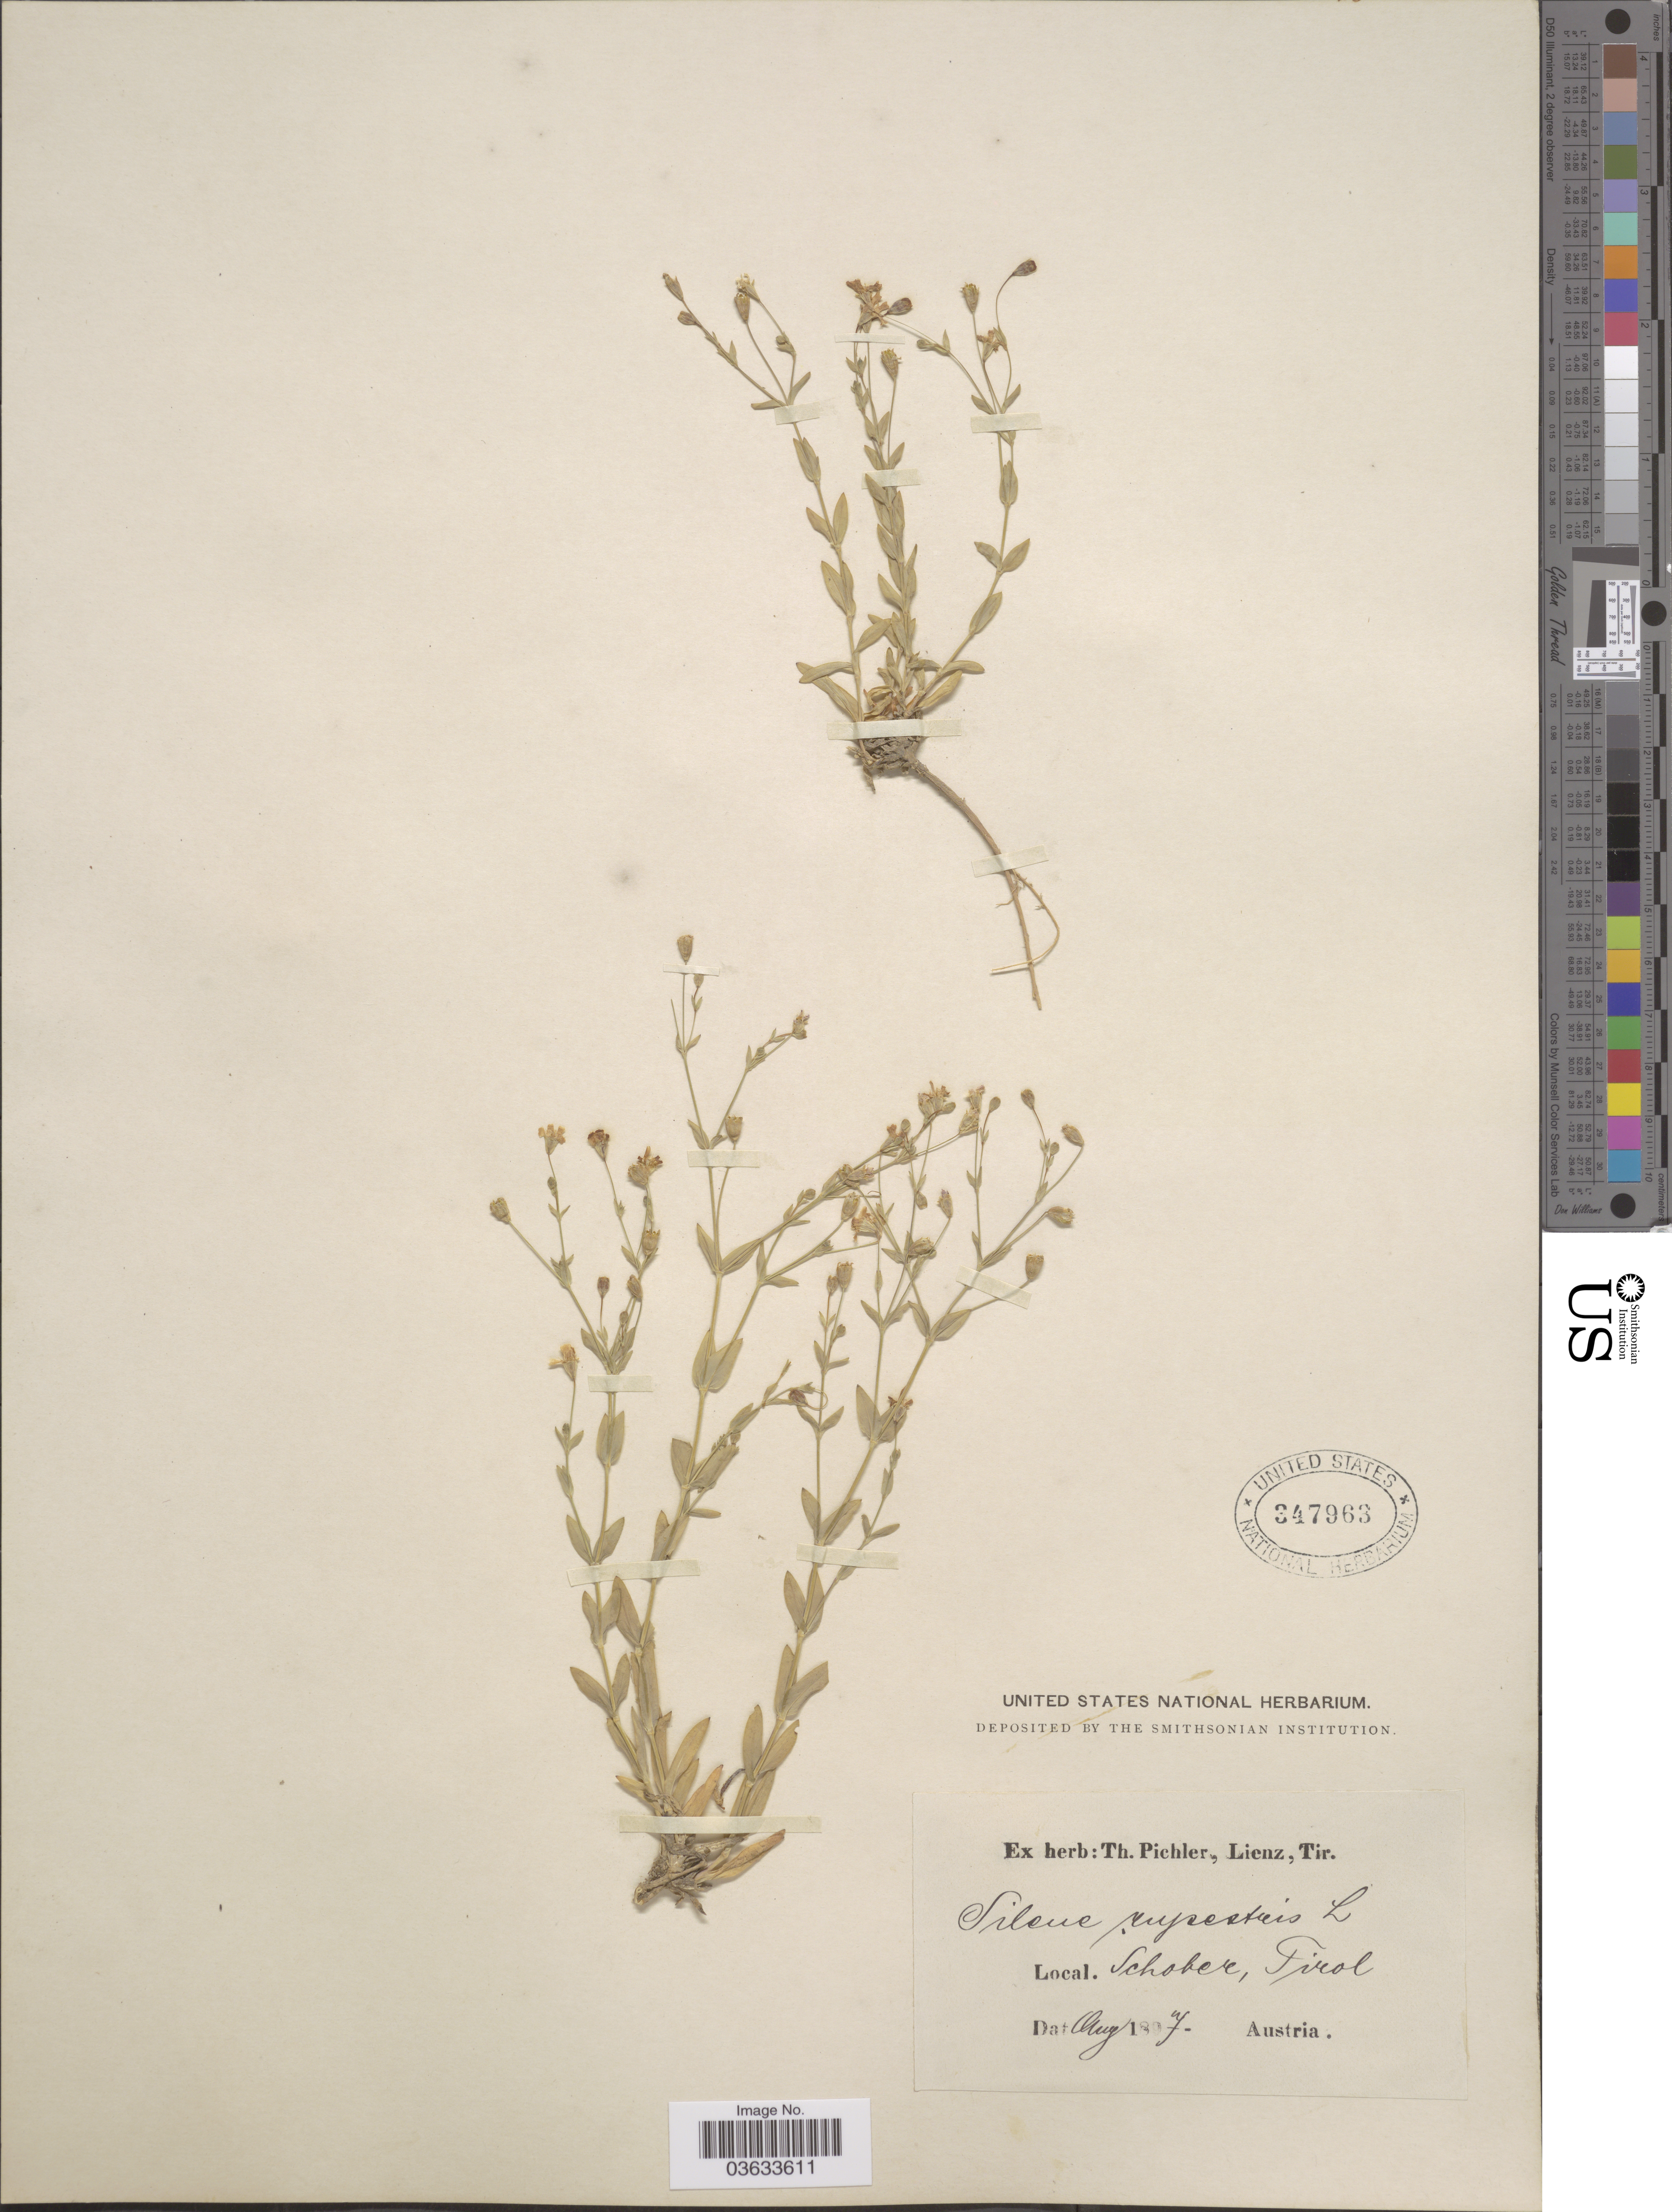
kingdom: Plantae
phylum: Tracheophyta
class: Magnoliopsida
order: Caryophyllales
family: Caryophyllaceae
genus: Atocion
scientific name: Atocion rupestre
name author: (L.) Oxelman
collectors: ex herb. T. Pichler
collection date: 1897-08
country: Austria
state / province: Tirol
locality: Schober.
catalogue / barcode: US 347963